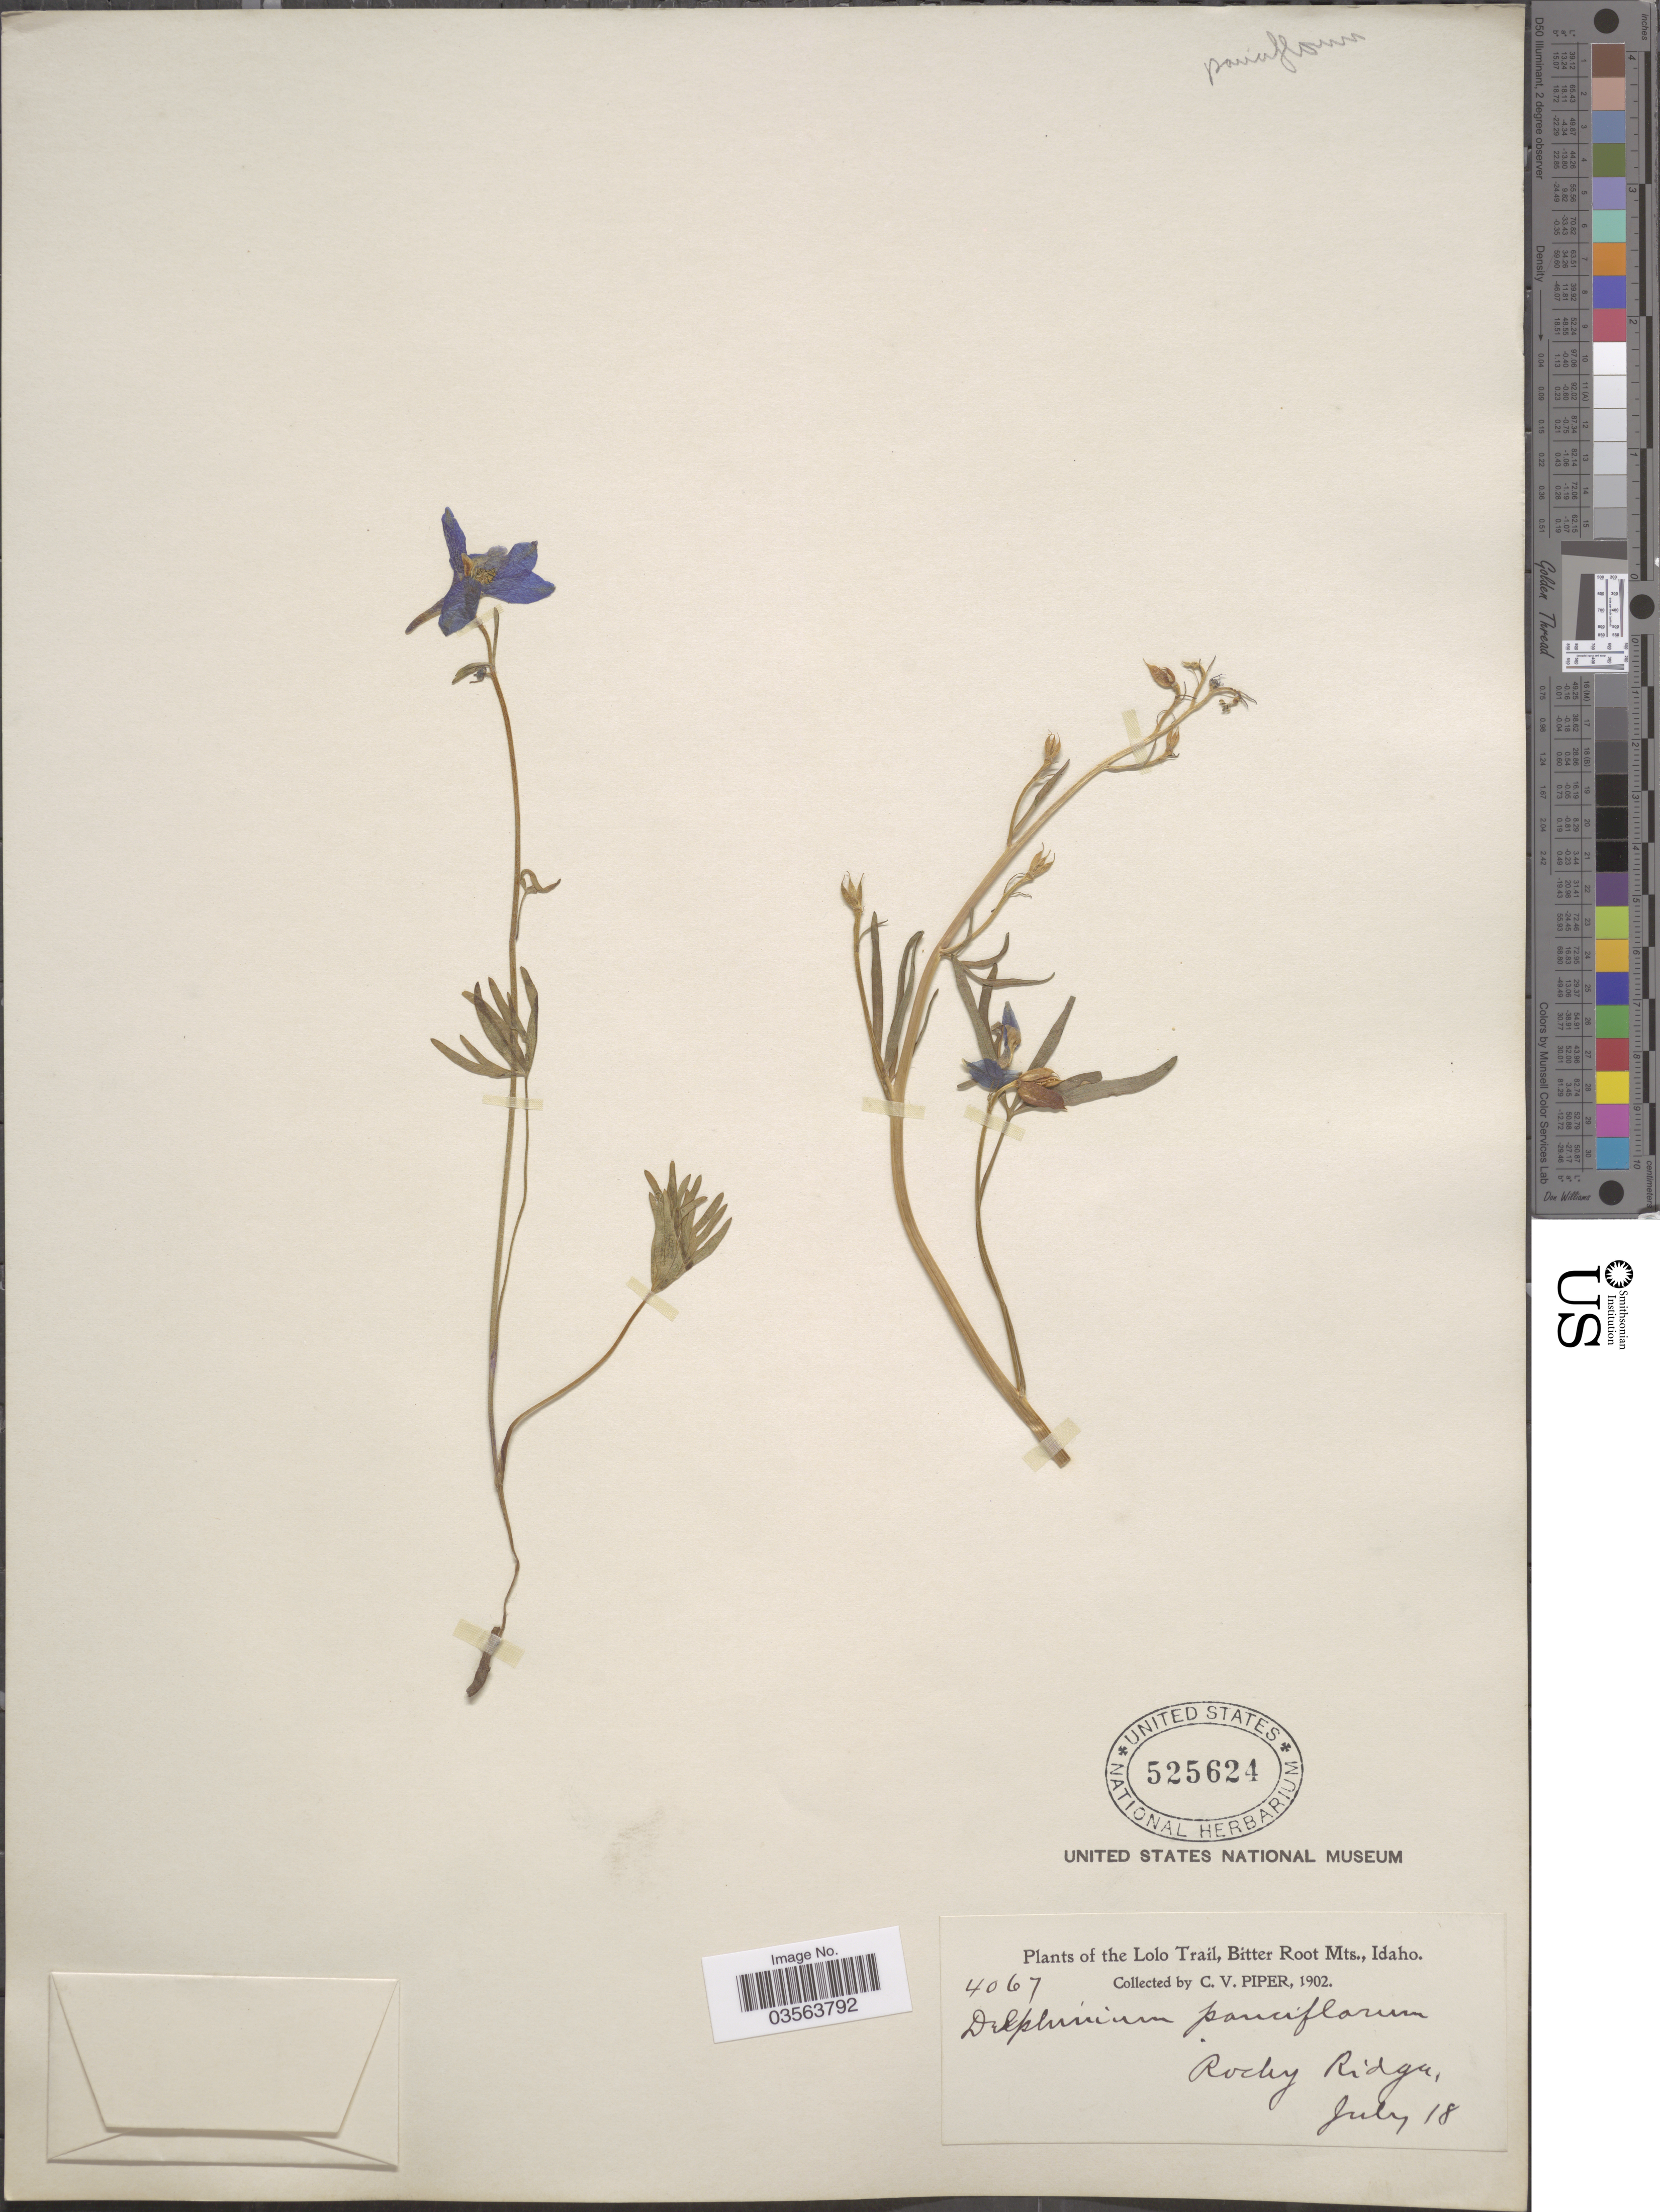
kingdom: Plantae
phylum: Tracheophyta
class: Magnoliopsida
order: Ranunculales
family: Ranunculaceae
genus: Delphinium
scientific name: Delphinium nuttallianum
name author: E. Pritz. ex Walpers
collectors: C. V. Piper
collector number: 4067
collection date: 1902-07-18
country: United States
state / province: Idaho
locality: The Lolo Trail, Bitter Root Mts. Rocky Ridge.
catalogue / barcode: US 525624